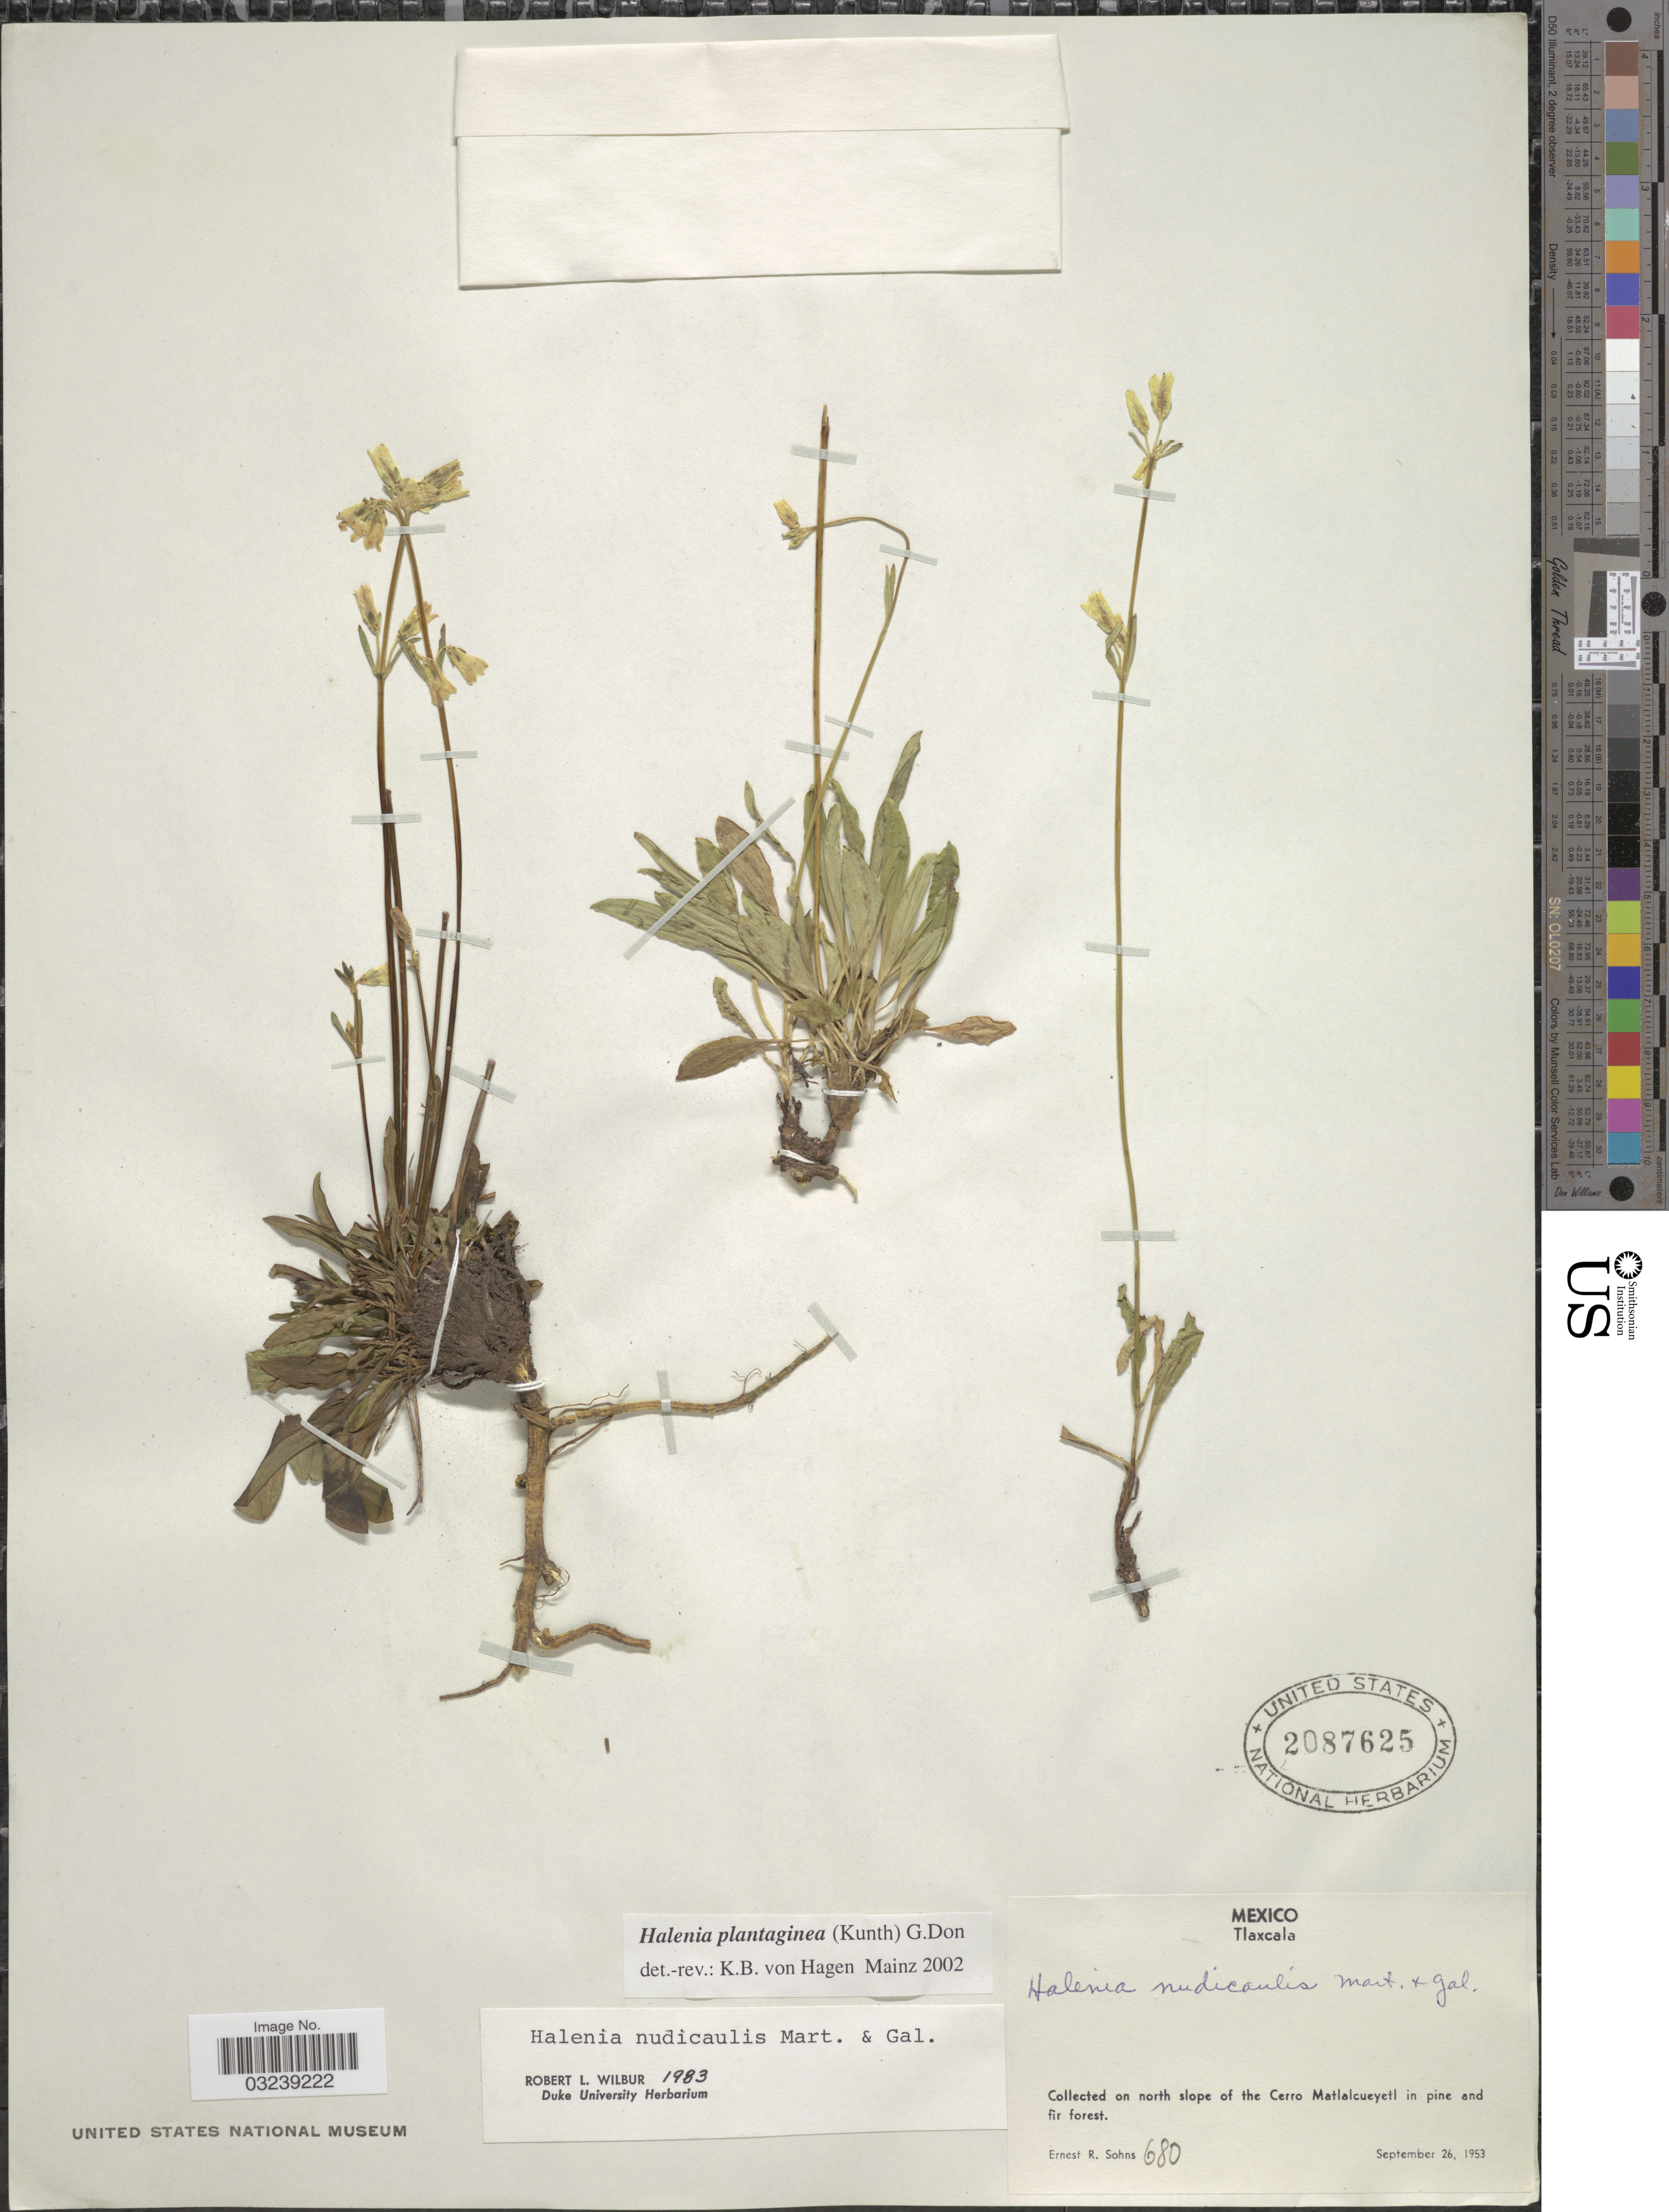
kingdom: Plantae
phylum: Tracheophyta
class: Magnoliopsida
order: Gentianales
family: Gentianaceae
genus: Halenia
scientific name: Halenia plantaginea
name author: (Kunth) G. Don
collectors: E. R. Sohns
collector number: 680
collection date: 1953-09-26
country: Mexico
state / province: Tlaxcala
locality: Collected on north slope of the Cerro Matlalcueyetl in pine and fir forest.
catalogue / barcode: US 2087625